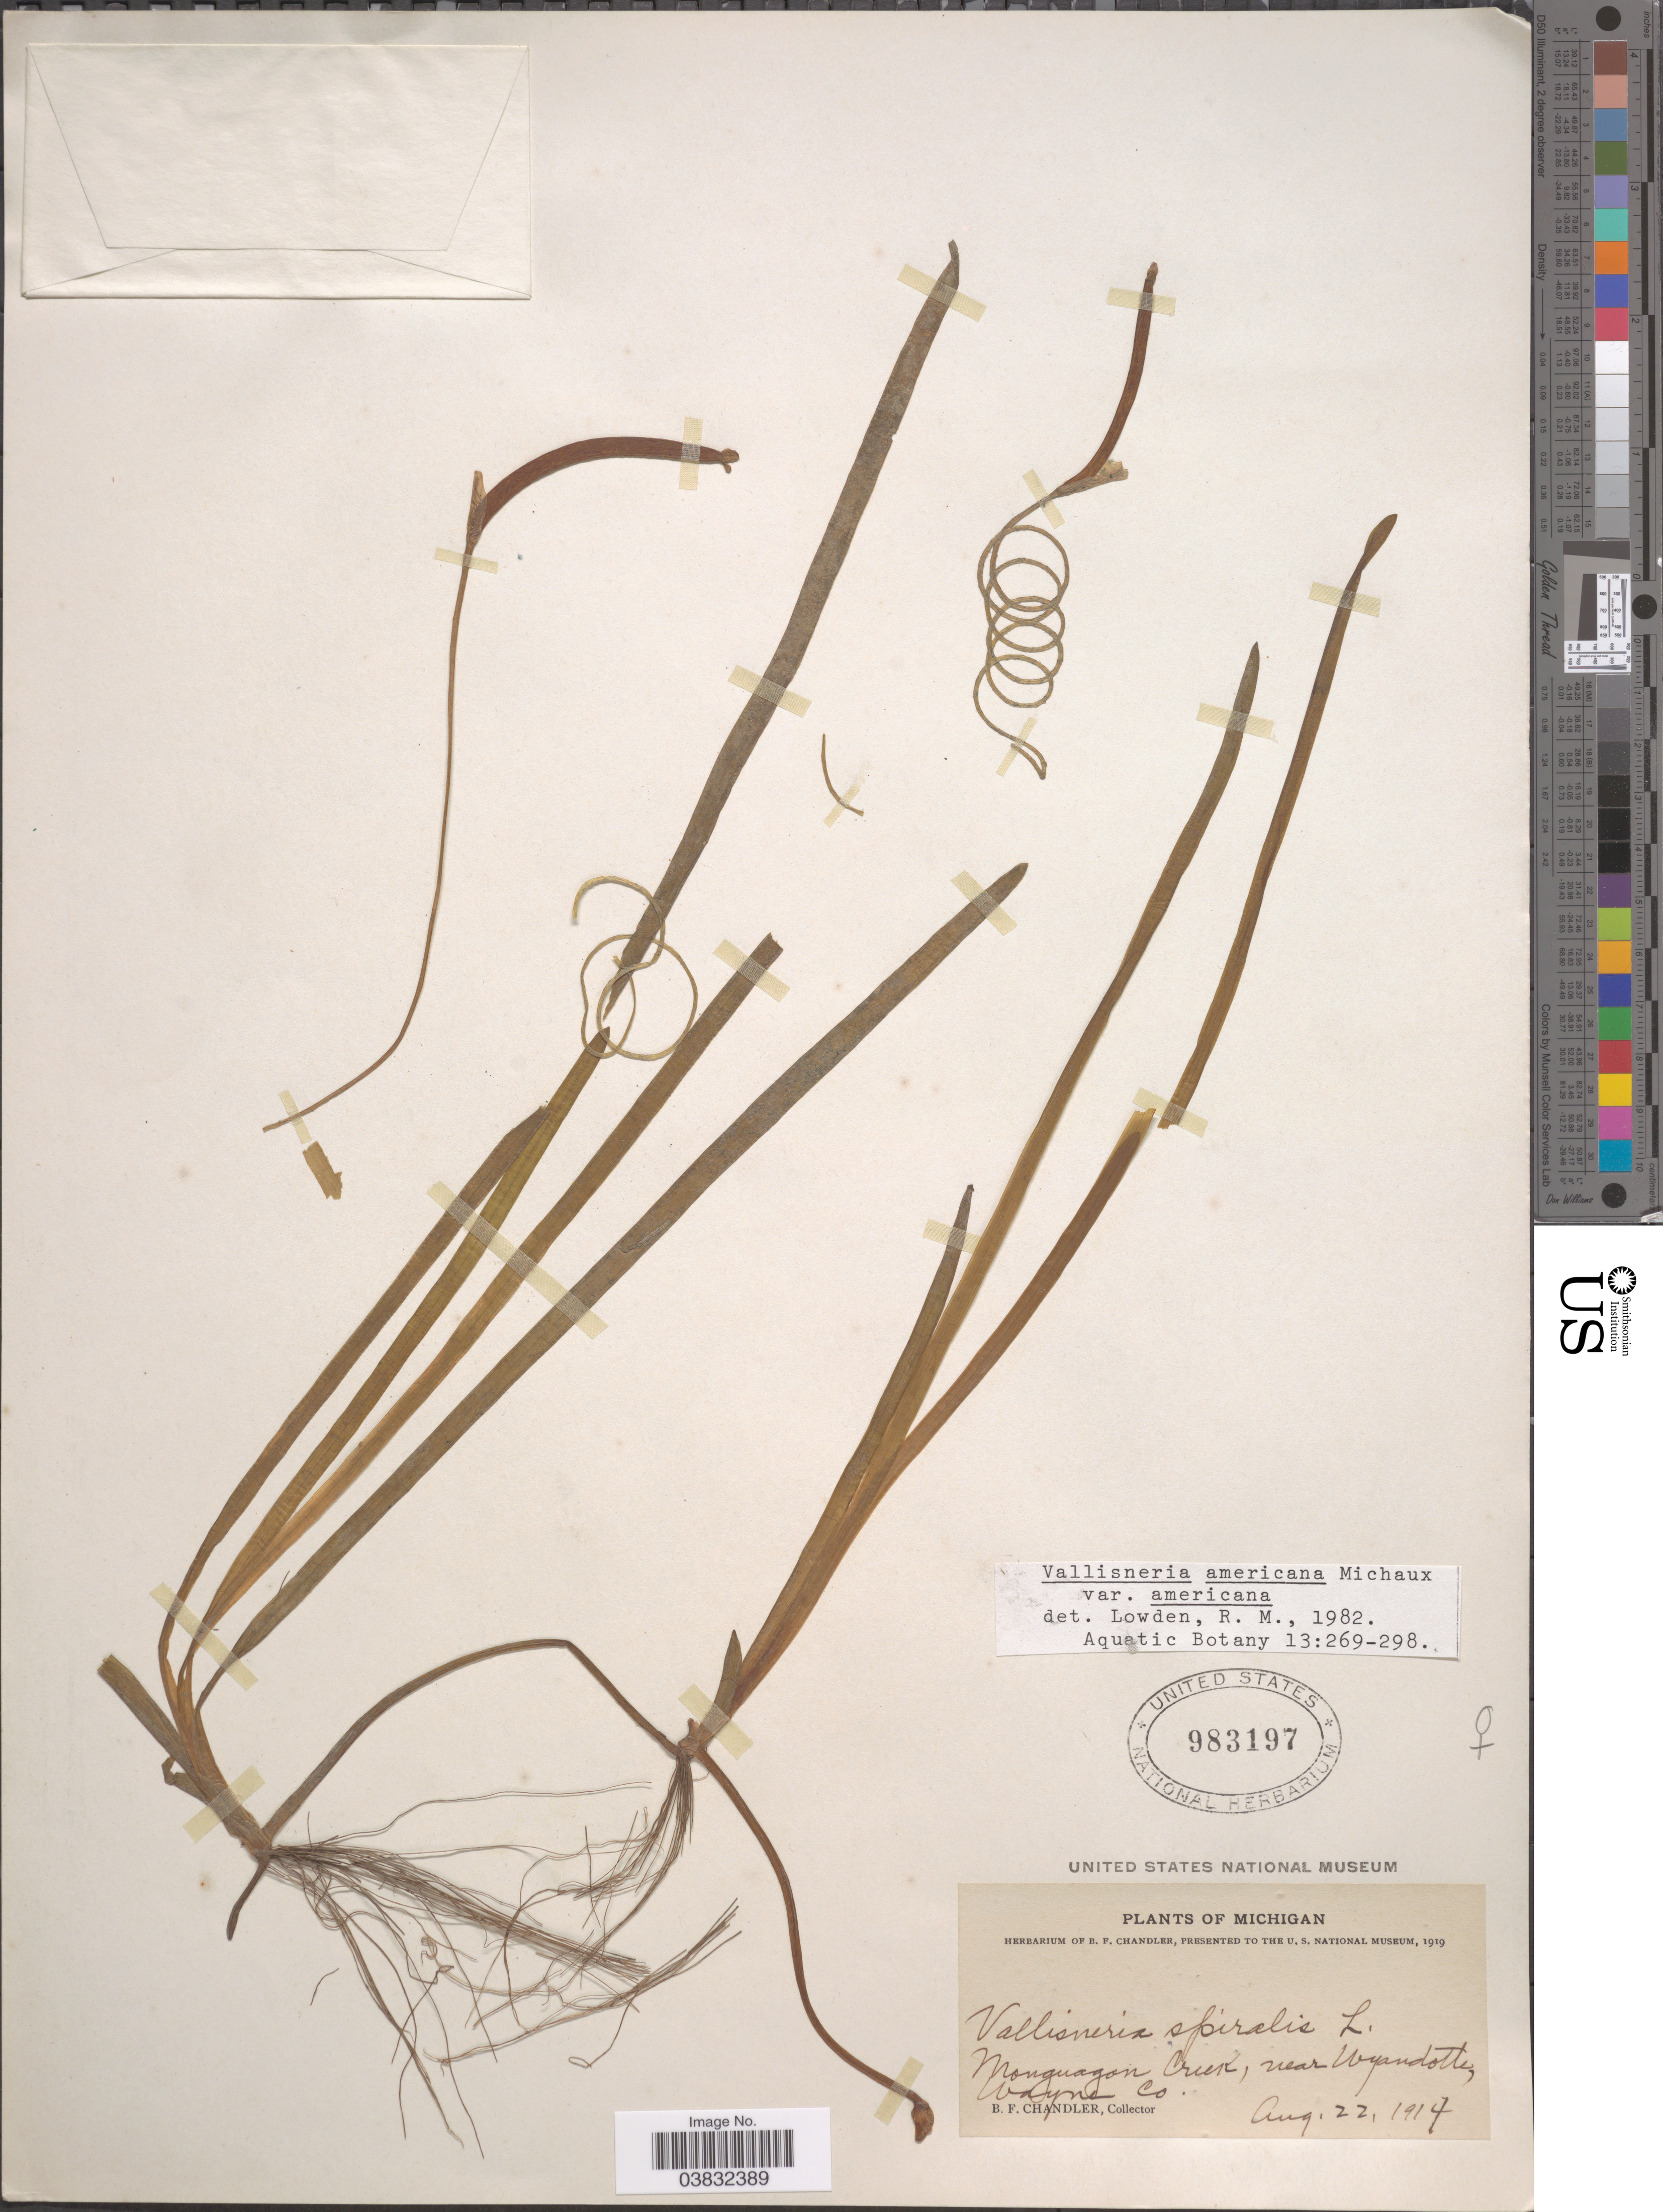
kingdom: Plantae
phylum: Tracheophyta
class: Liliopsida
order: Alismatales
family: Hydrocharitaceae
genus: Vallisneria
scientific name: Vallisneria americana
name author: Michx.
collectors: B. F. Chandler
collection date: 1914-08-22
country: United States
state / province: Michigan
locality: Monguagon Creek, near Wyandotte, Wayne Co.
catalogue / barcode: US 983197